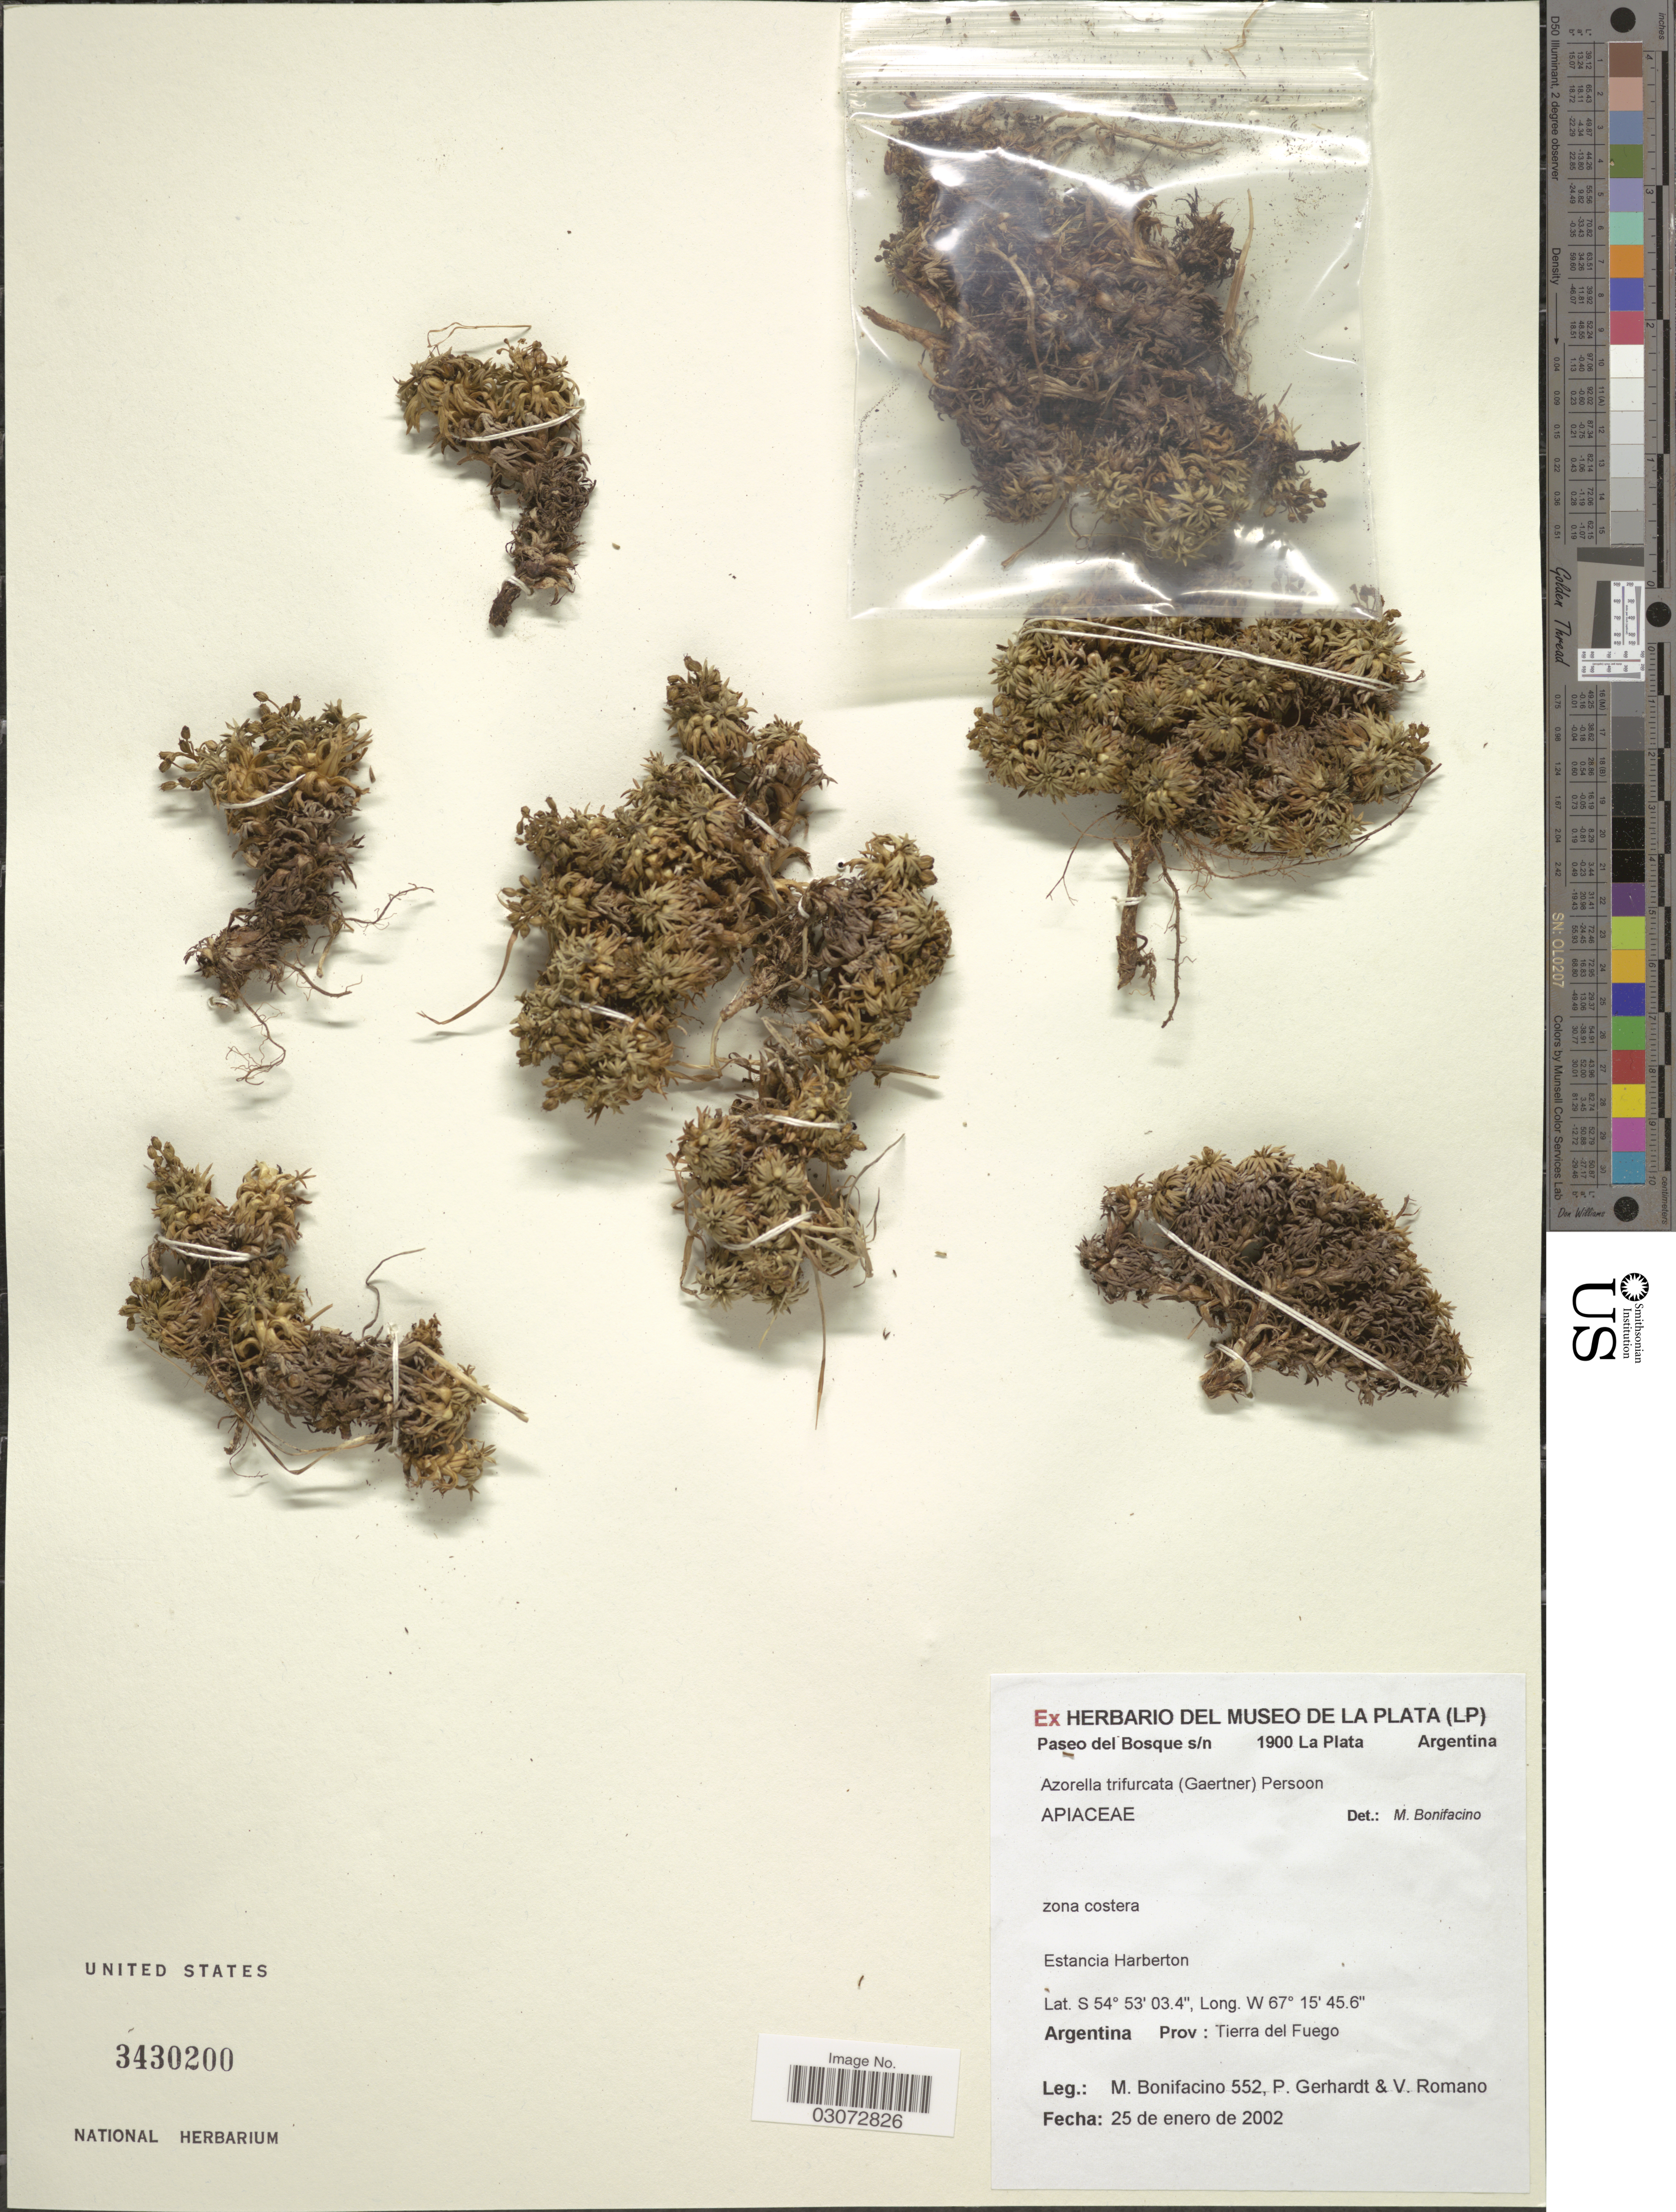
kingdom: Plantae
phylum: Tracheophyta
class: Magnoliopsida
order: Apiales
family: Apiaceae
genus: Azorella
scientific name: Azorella trifurcata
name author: (Gaertn.) Pers.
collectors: M. Bonifacino, P. Gerhardt & V. Romano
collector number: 0552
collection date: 2002-01-25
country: Argentina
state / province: Tierra del Fuego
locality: Estancia Harberton.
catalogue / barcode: US 3430200